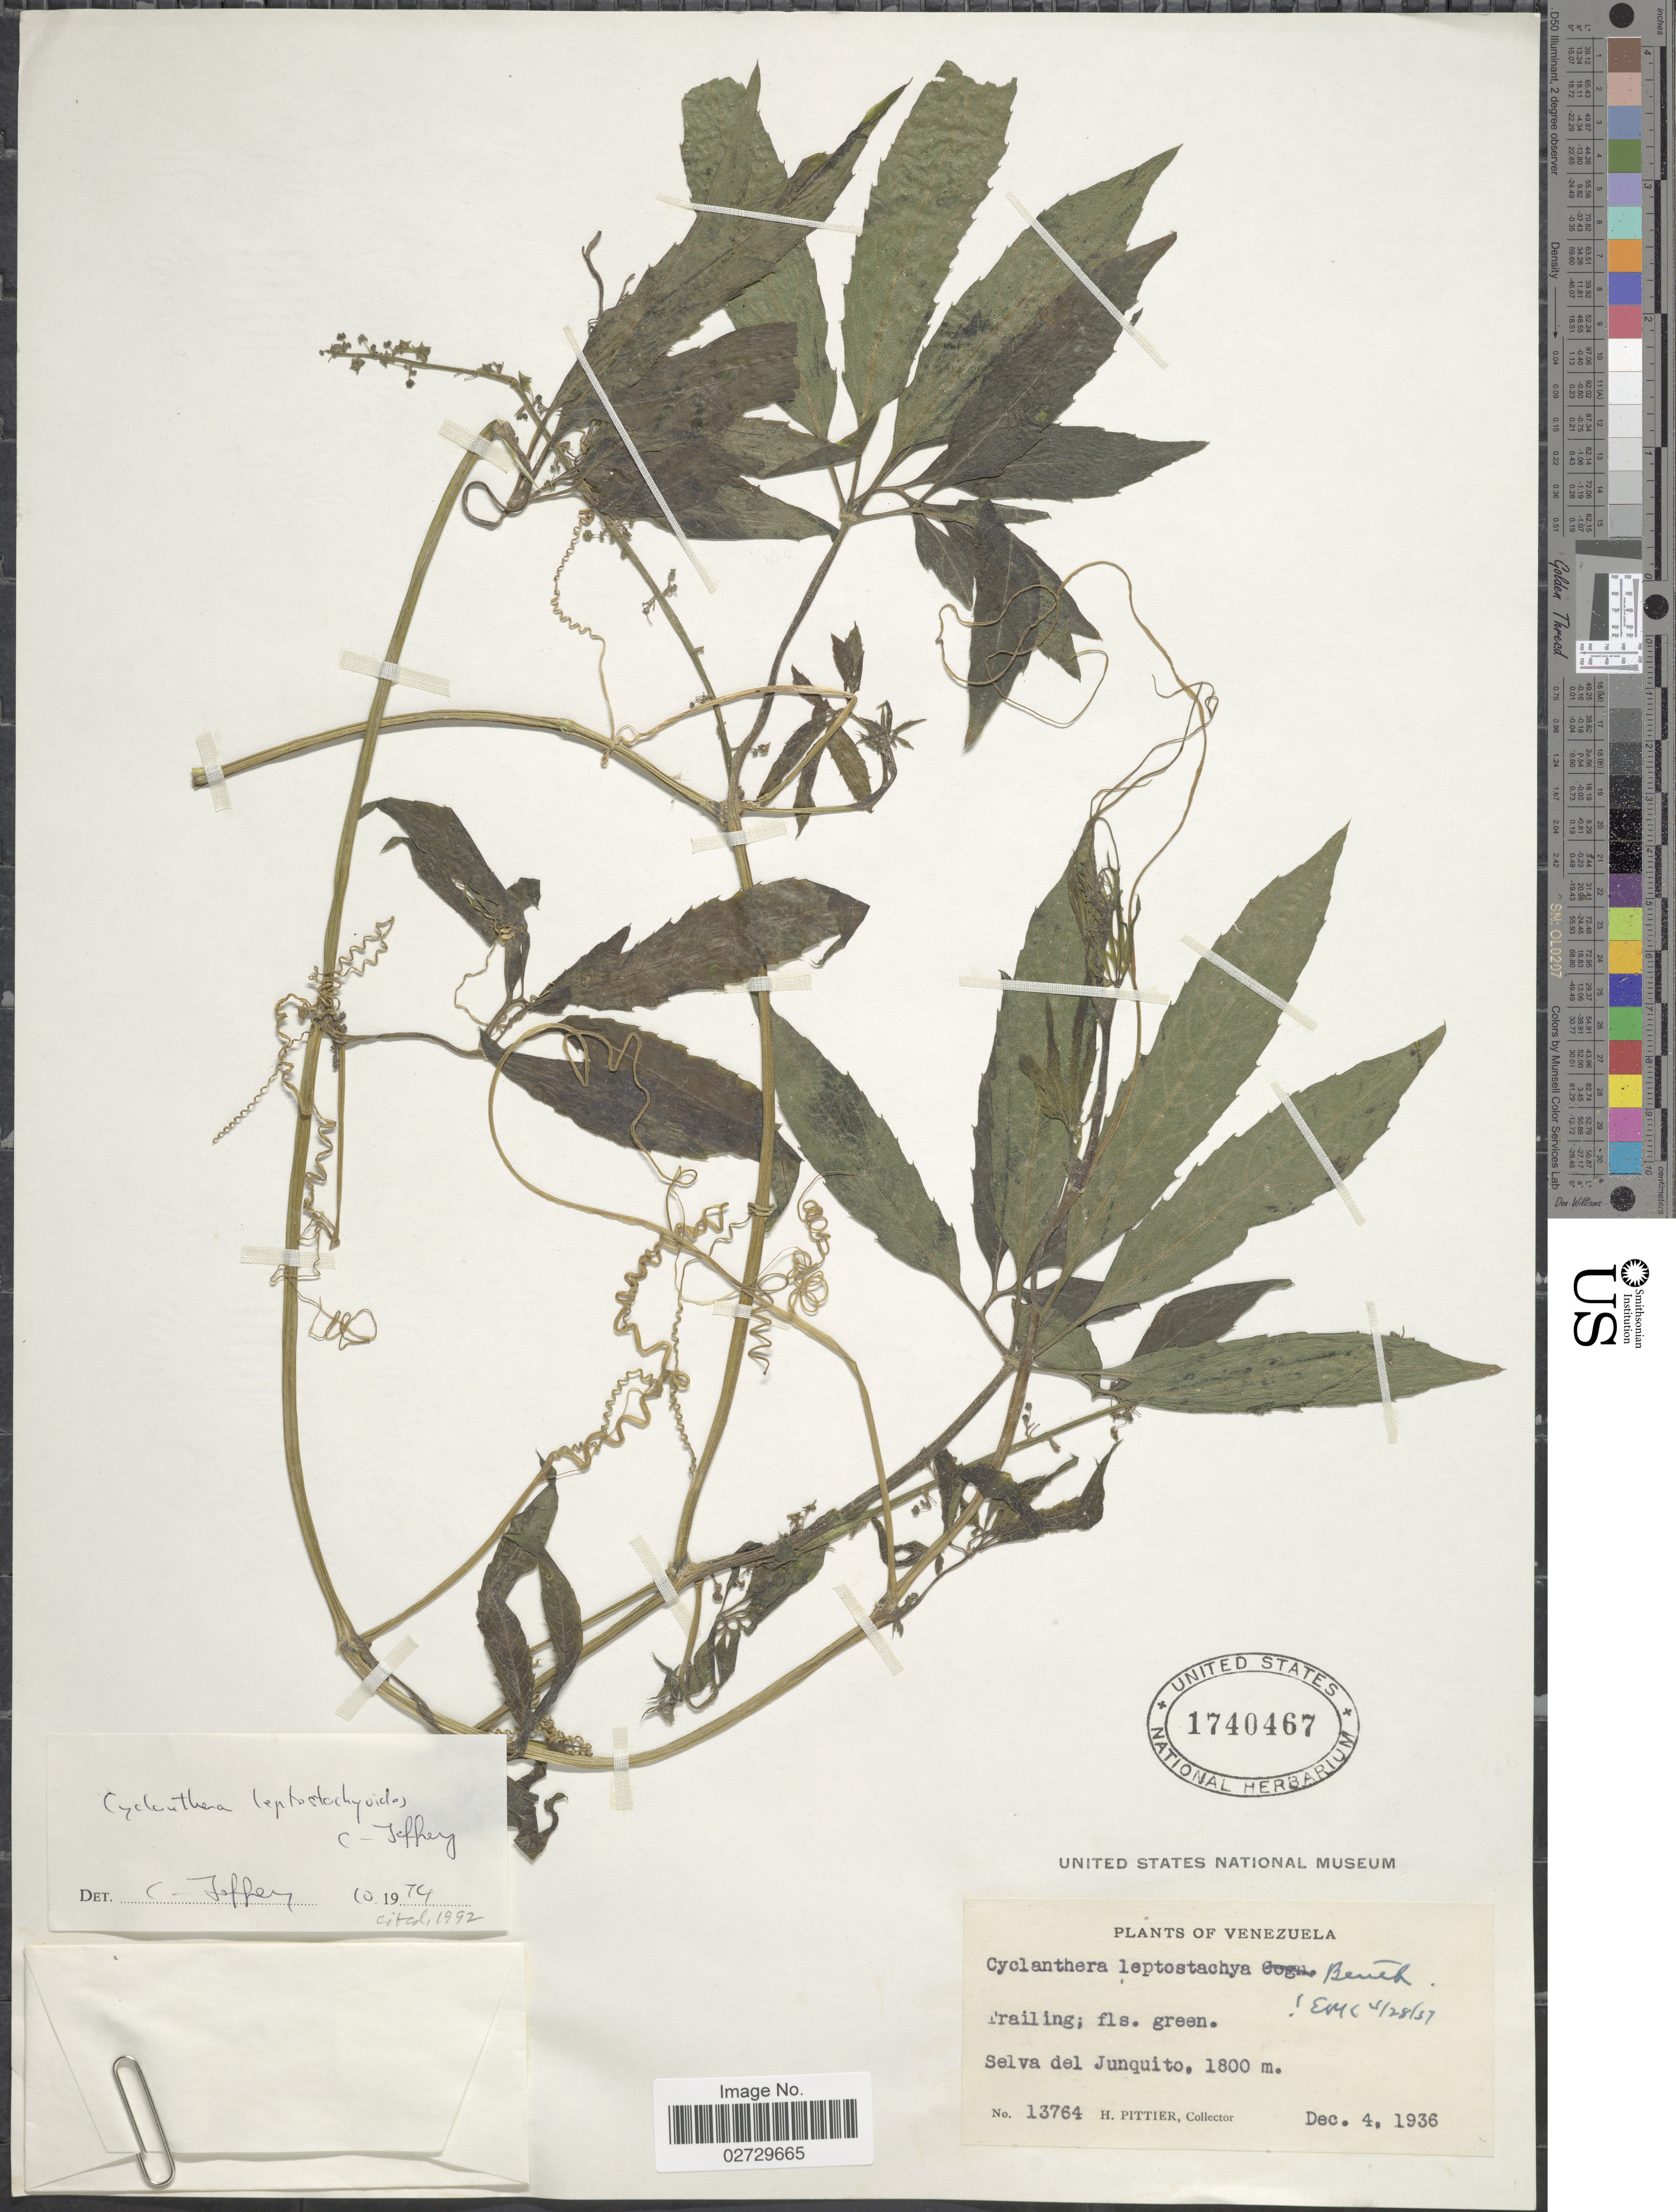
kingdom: Plantae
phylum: Tracheophyta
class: Magnoliopsida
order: Cucurbitales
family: Cucurbitaceae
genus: Cyclanthera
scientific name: Cyclanthera leptostachyoides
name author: C. Jeffrey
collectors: H. F. Pittier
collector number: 13764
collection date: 1936-12-04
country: Venezuela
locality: Selva del Junquito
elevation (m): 1800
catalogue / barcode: US 1740467